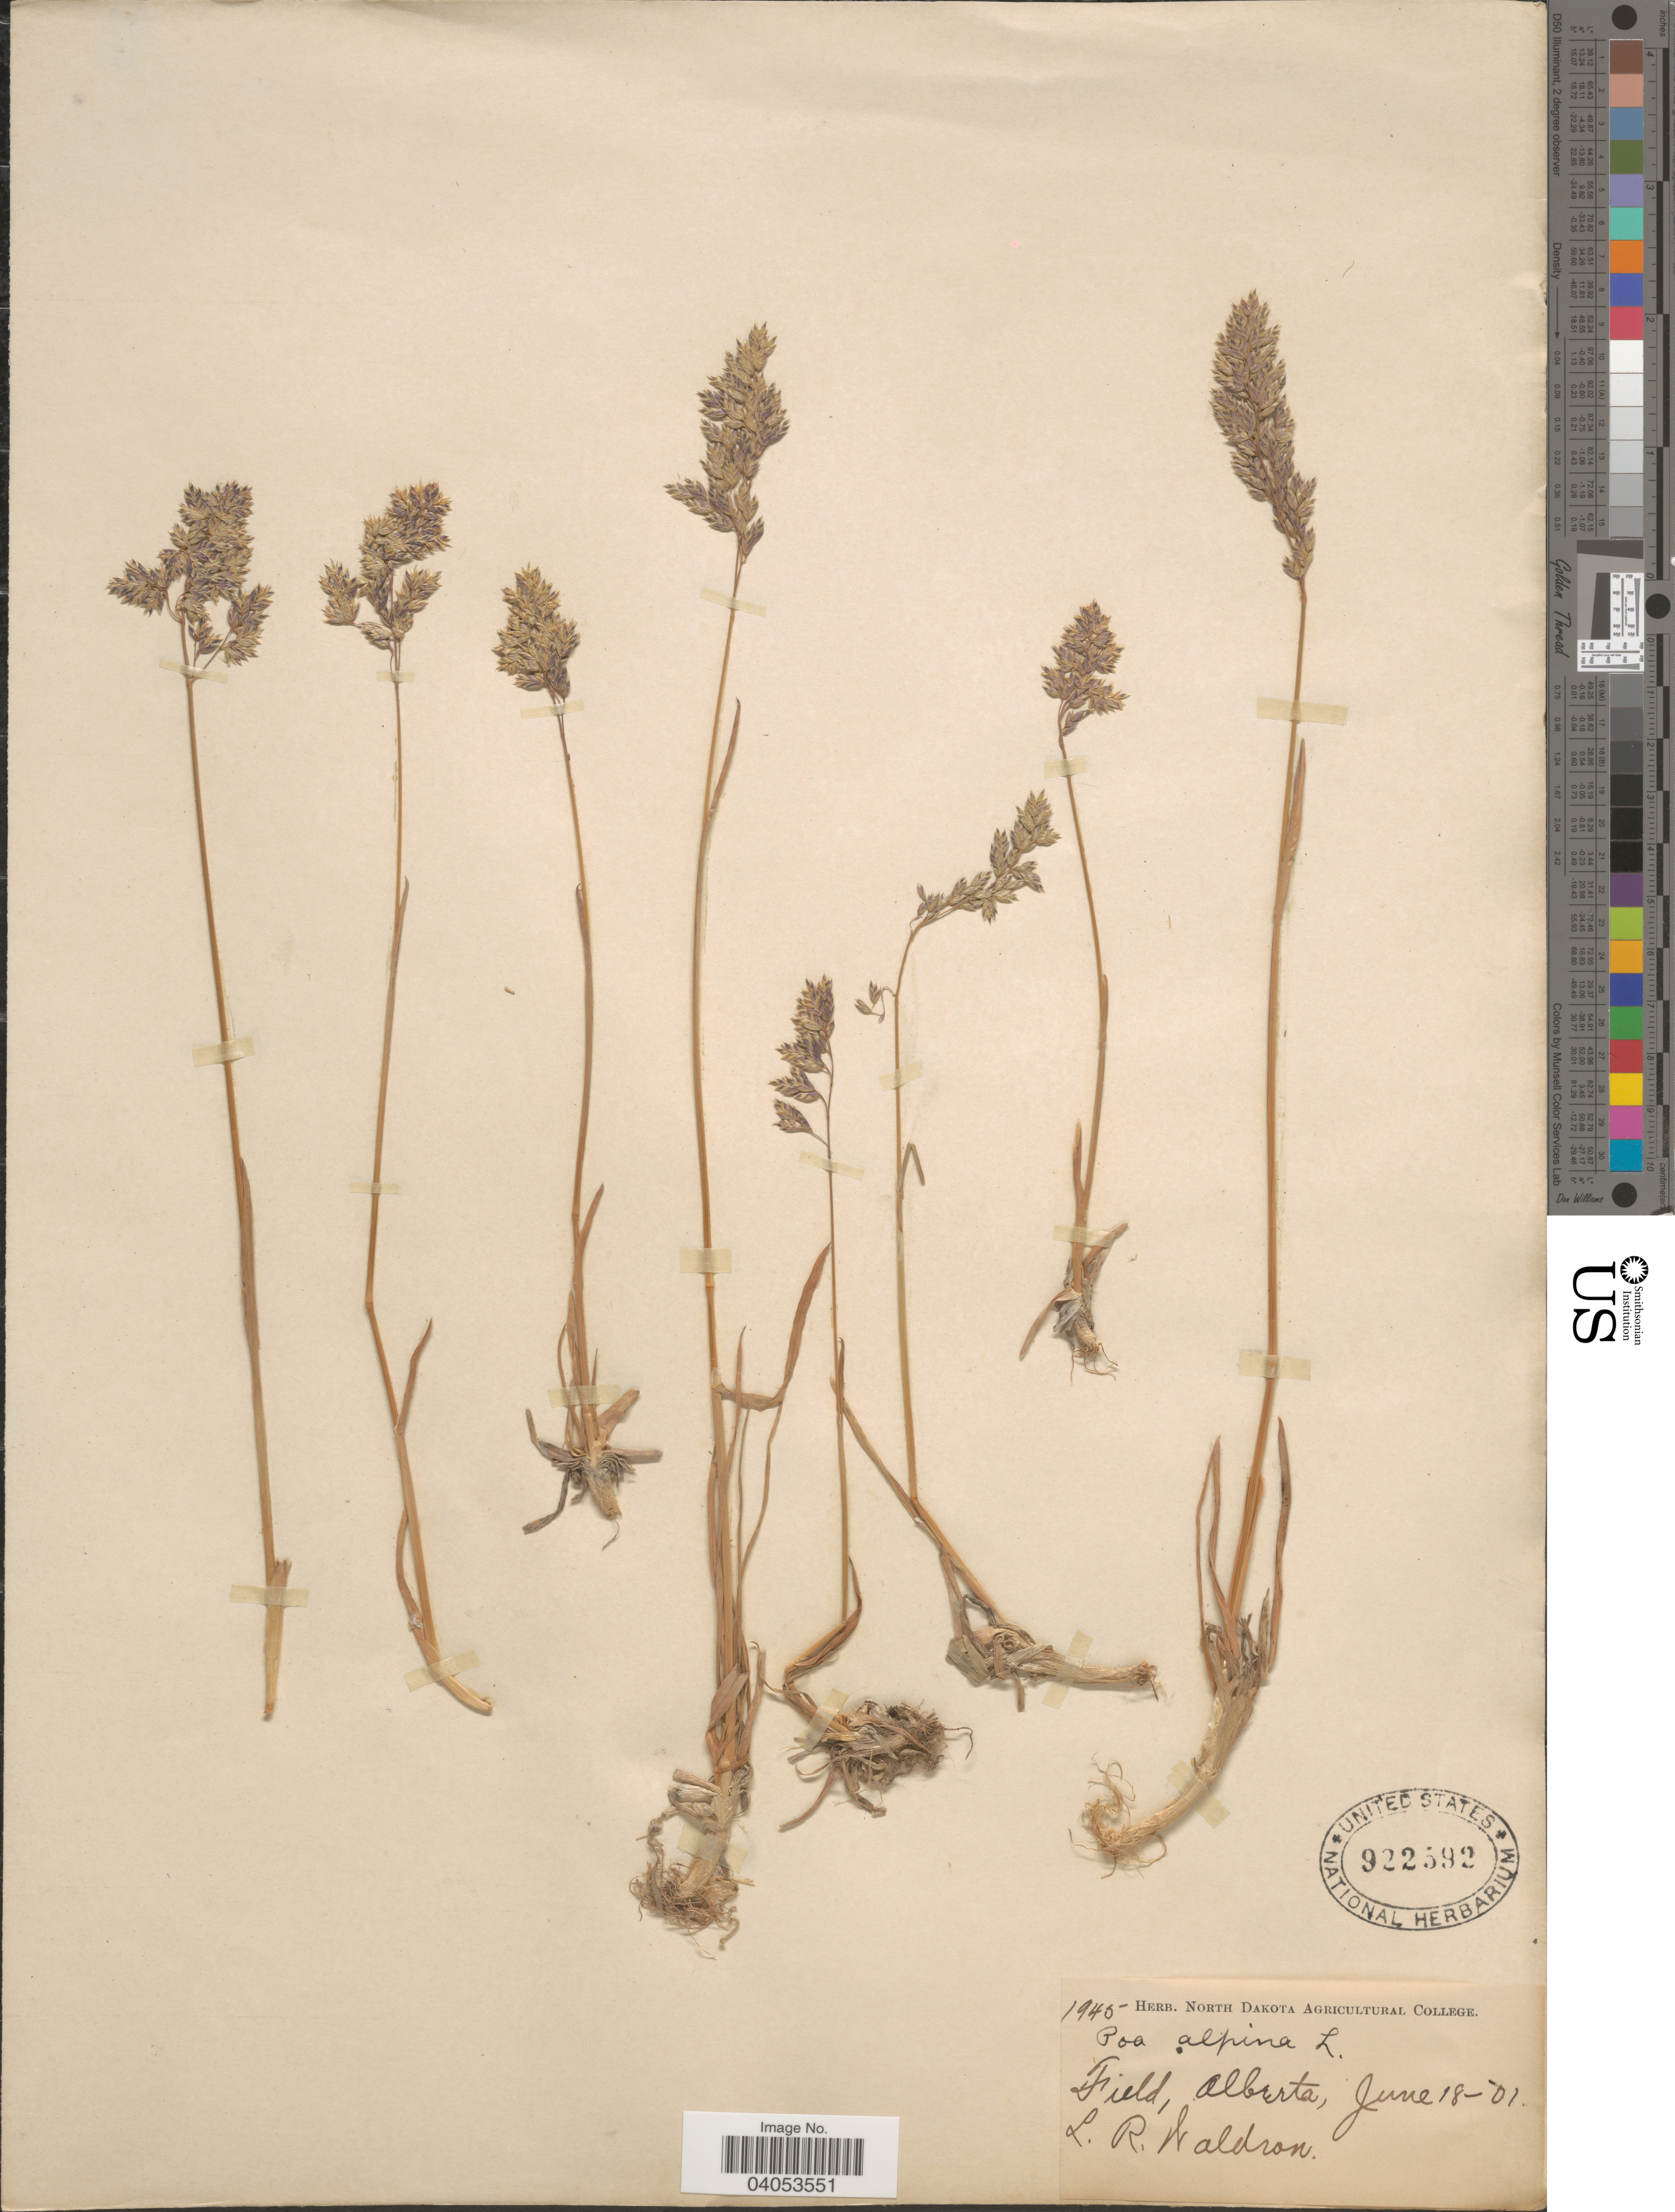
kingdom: Plantae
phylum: Tracheophyta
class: Liliopsida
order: Poales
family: Poaceae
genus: Poa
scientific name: Poa alpina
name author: L.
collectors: L. Waldron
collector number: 1945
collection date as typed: Transcribed d/m/y: 8/6/1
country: Canada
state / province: Alberta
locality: Field.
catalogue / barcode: US 922592